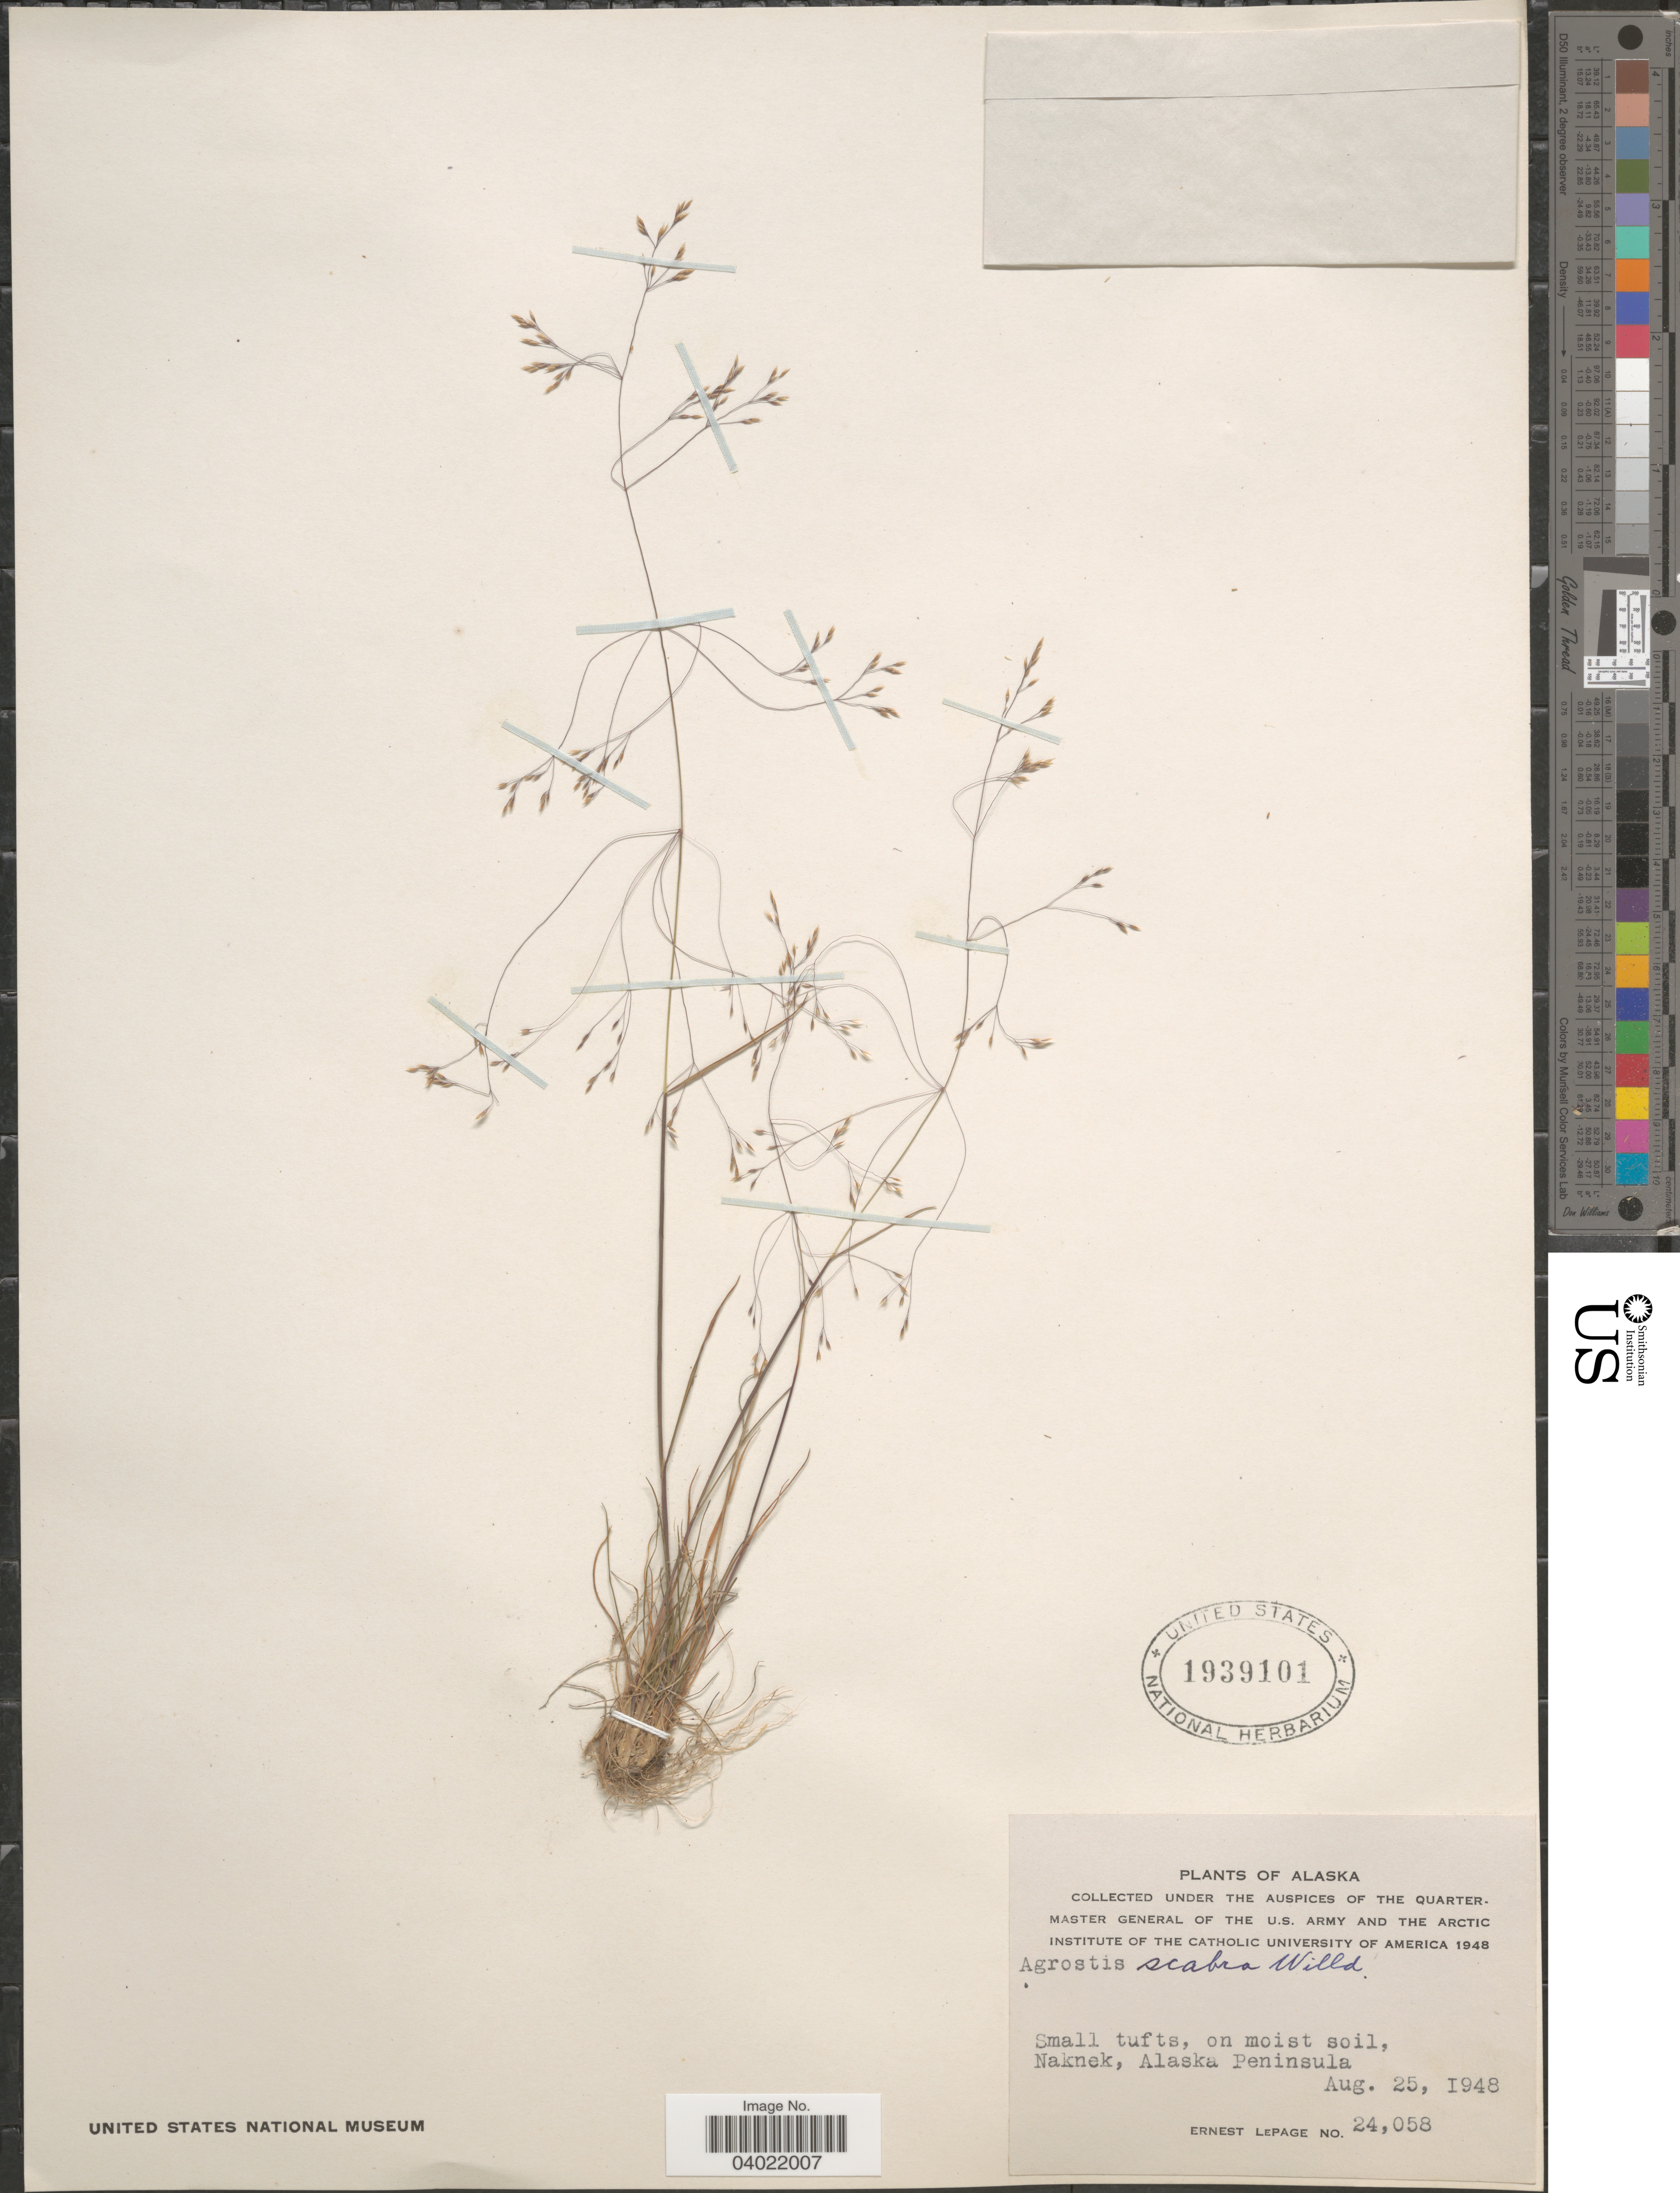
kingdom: Plantae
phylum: Tracheophyta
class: Liliopsida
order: Poales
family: Poaceae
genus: Agrostis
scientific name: Agrostis scabra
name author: Willd.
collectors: E. Lepage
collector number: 24058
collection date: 1948-08-25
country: United States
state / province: Alaska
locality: Small tufts, on moist soil, Naknek, Alaska Peninsula.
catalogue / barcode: US 1939101